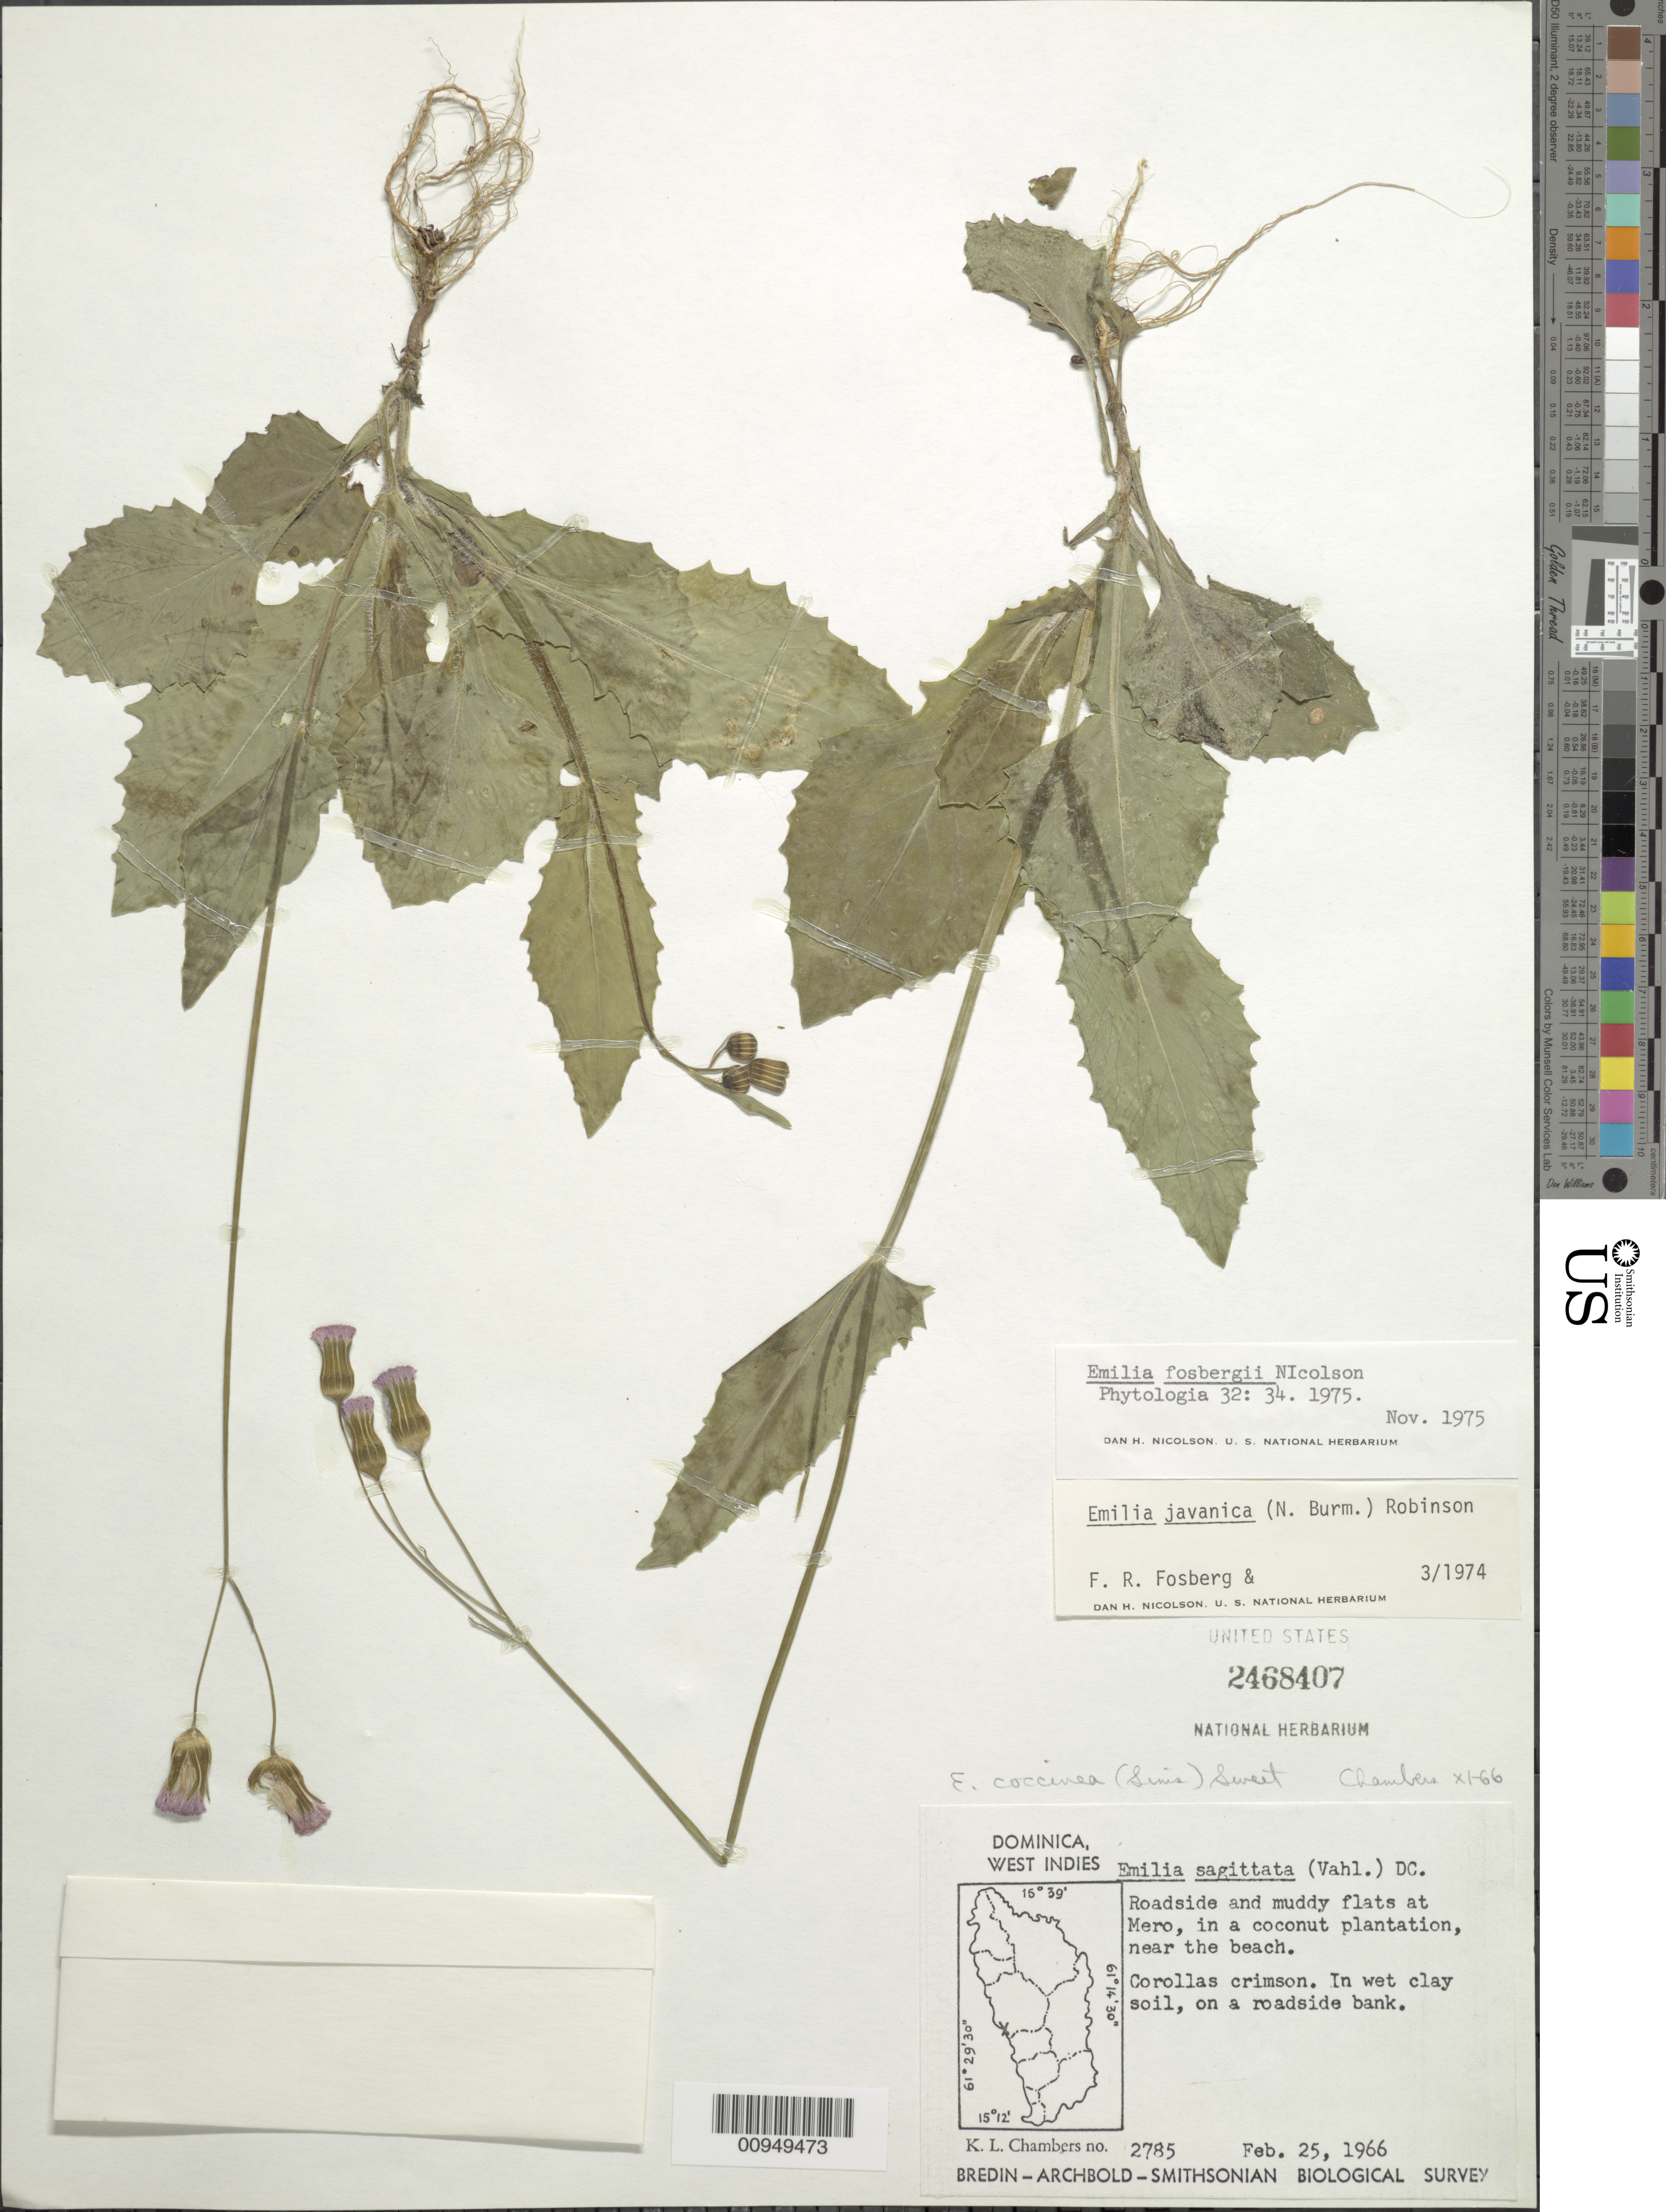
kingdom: Plantae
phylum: Tracheophyta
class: Magnoliopsida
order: Asterales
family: Asteraceae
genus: Emilia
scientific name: Emilia fosbergii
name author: Nicolson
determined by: Nicolson, Dan H.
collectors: K. L. Chambers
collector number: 2785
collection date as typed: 25 Feb 1966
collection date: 1966-02-25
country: Dominica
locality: Mero, roadside and muddy flats, in a coconut plantation, near the beach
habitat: In wet soil, on roadside bank in a coconut plantation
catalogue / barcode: US 2468407